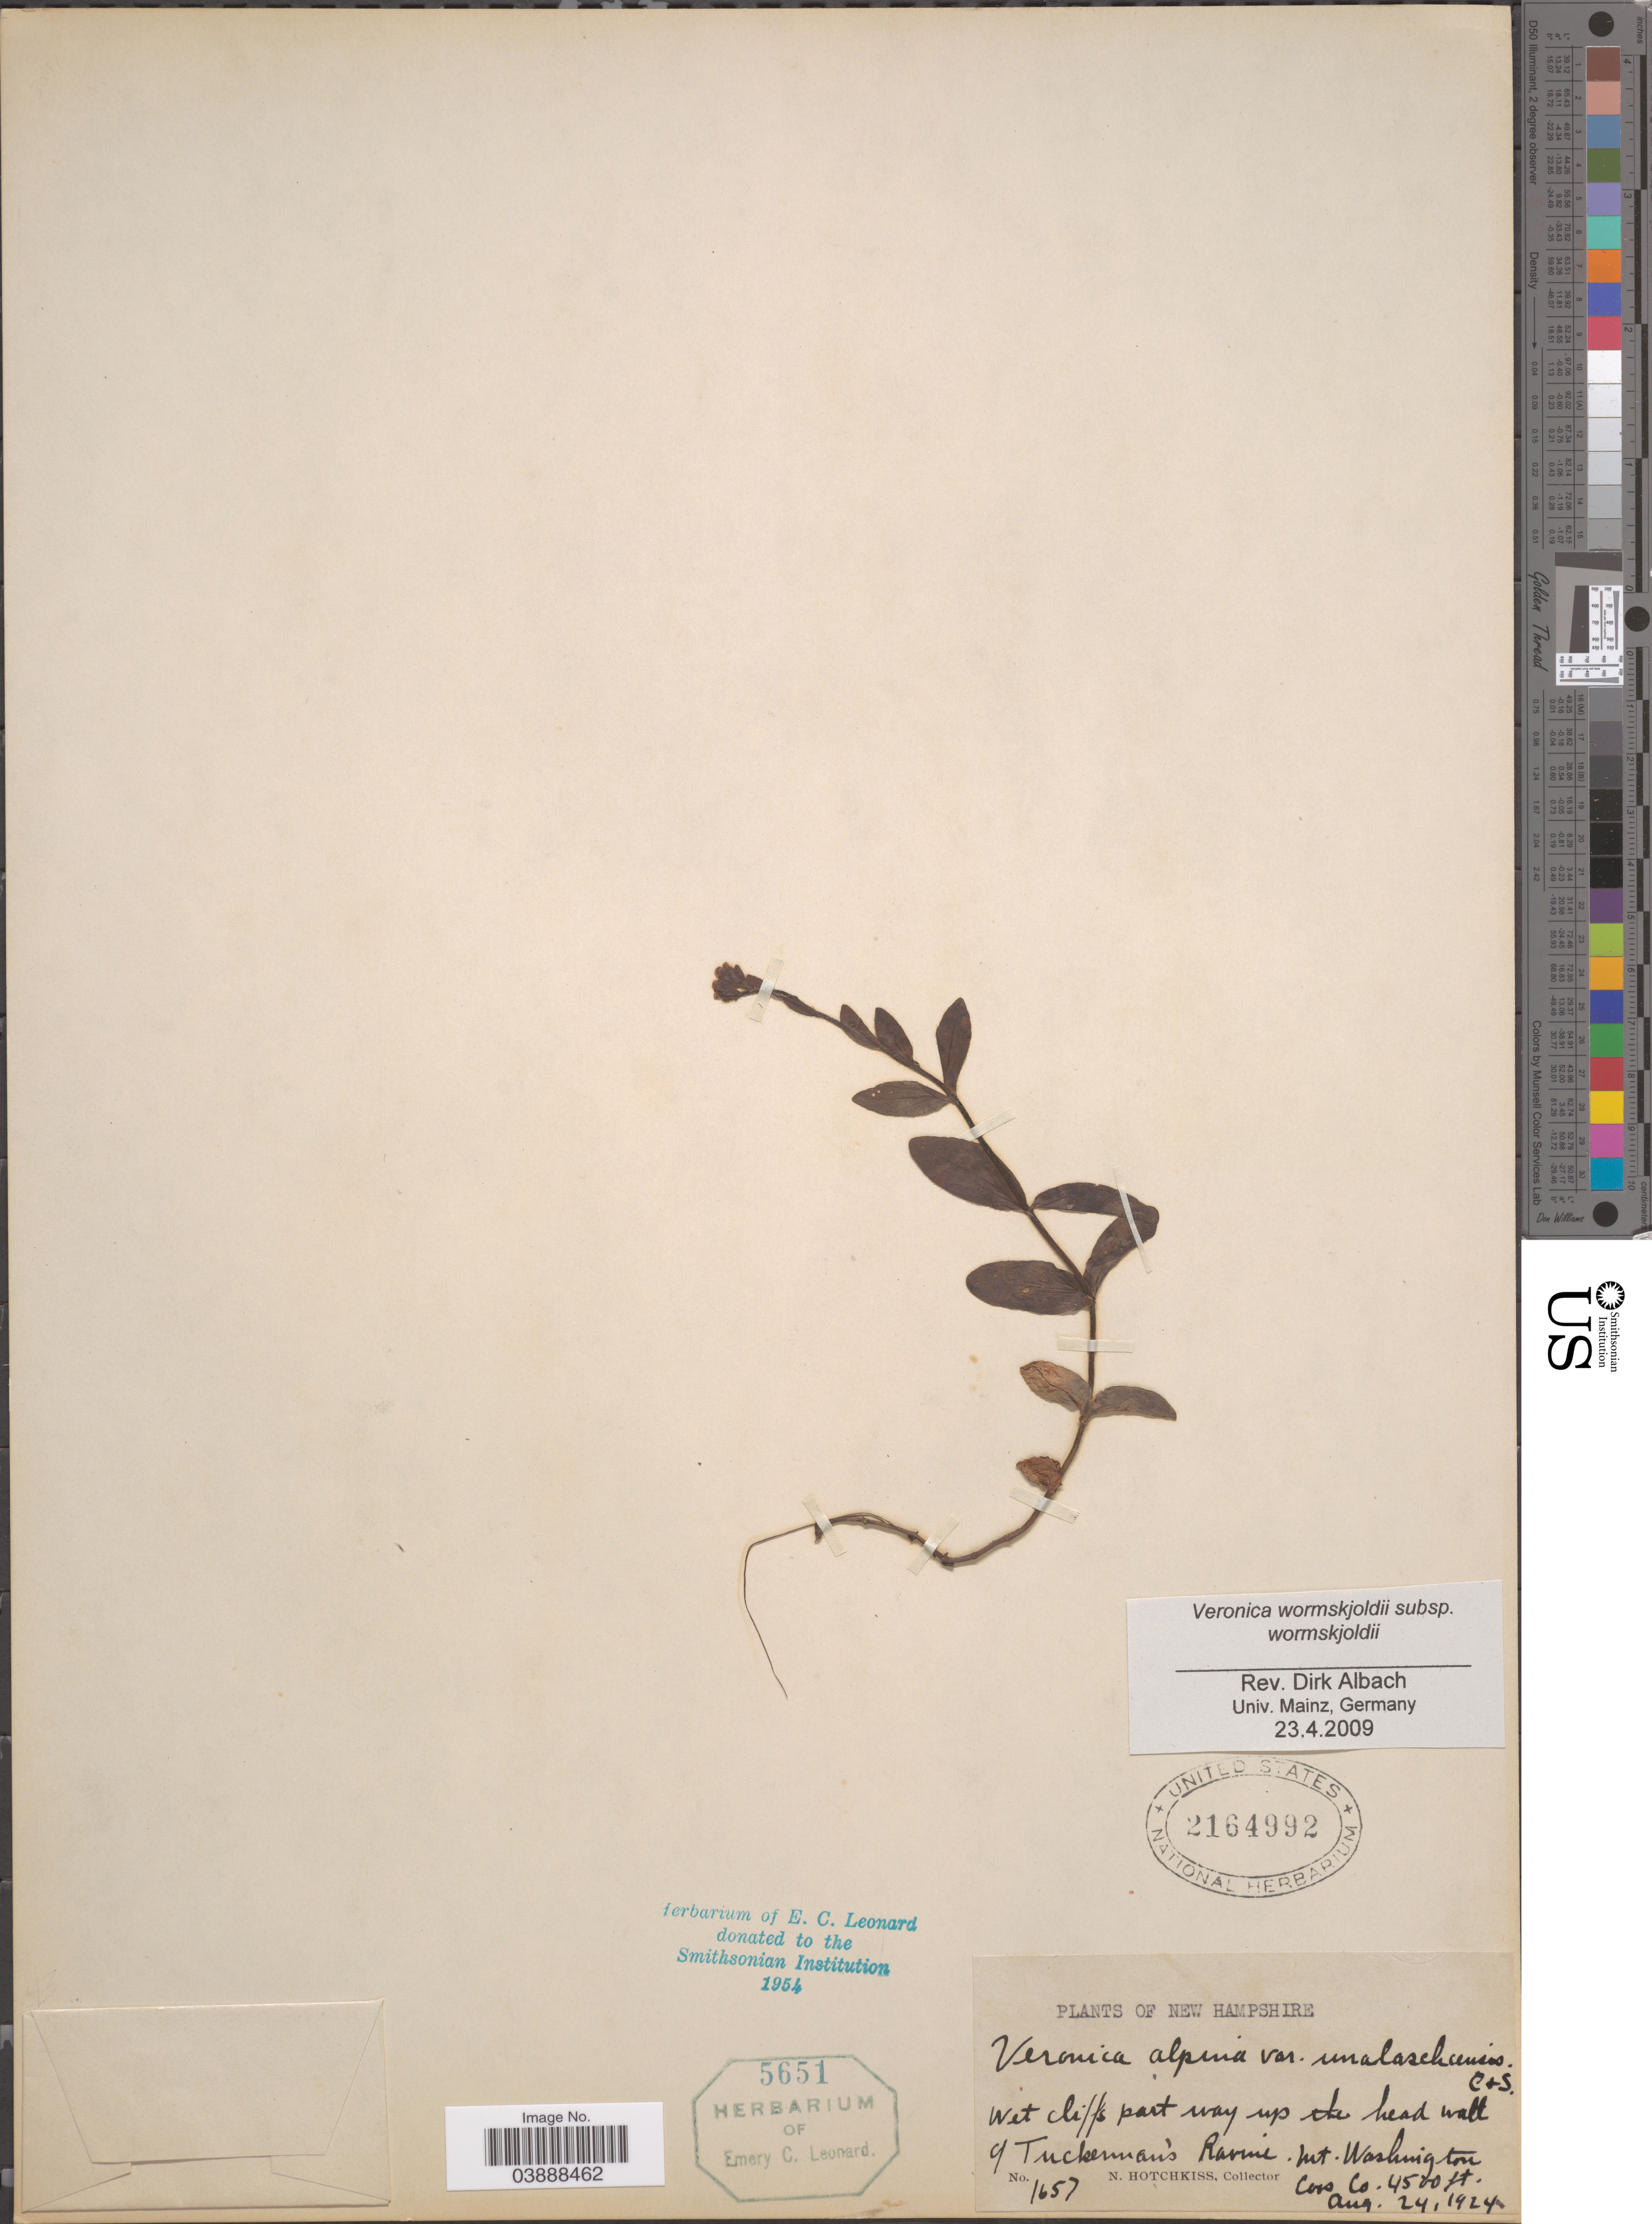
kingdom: Plantae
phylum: Tracheophyta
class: Magnoliopsida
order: Lamiales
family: Plantaginaceae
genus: Veronica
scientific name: Veronica wormskjoldii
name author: Roem. & Schult.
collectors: N. Hotchkiss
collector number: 1657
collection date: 1924-08-24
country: United States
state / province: New Hampshire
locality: Wet cliffs part way up the head wall of Tuckerman's Ravine. Mt. Washington. Coos Co.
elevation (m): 1372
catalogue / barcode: US 2164992